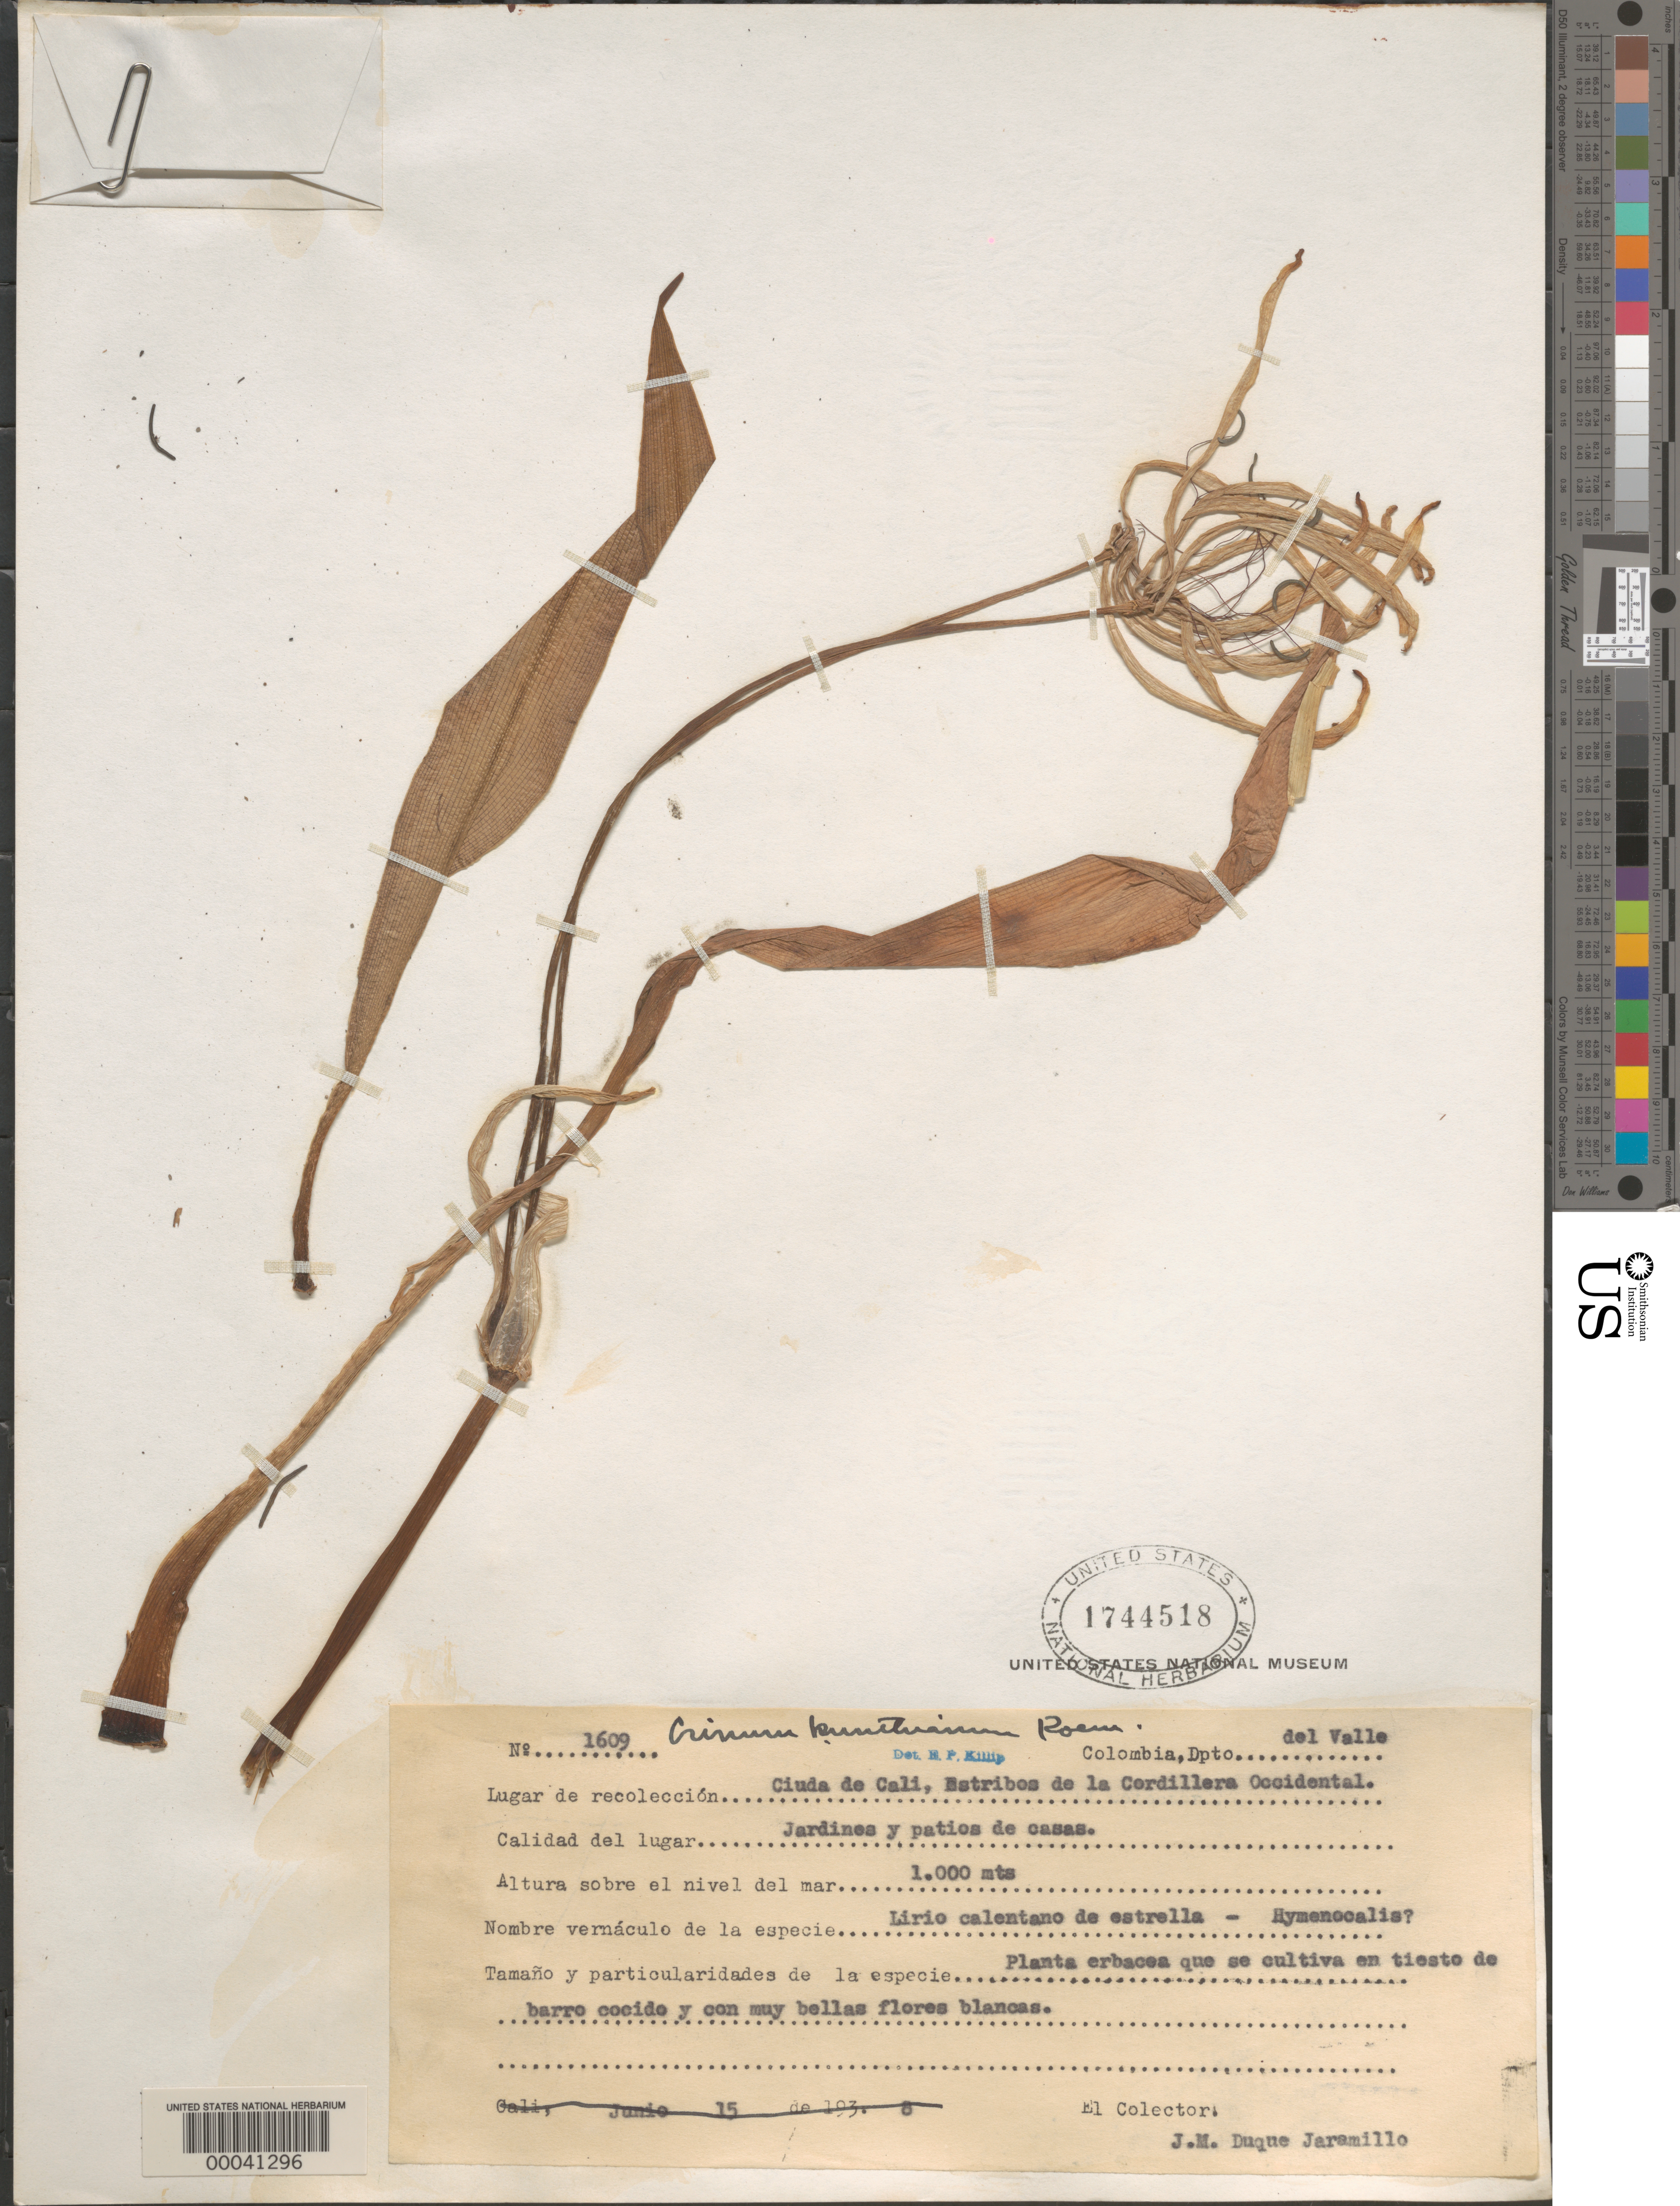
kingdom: Plantae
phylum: Tracheophyta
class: Liliopsida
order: Asparagales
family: Amaryllidaceae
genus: Crinum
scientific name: Crinum kunthianum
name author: M. Roem.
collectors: J. M. Duque Jaramillo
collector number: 1609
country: Colombia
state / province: Valle del Cauca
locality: Cuida de Cali, Cordillera Occidental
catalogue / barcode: US 1744518